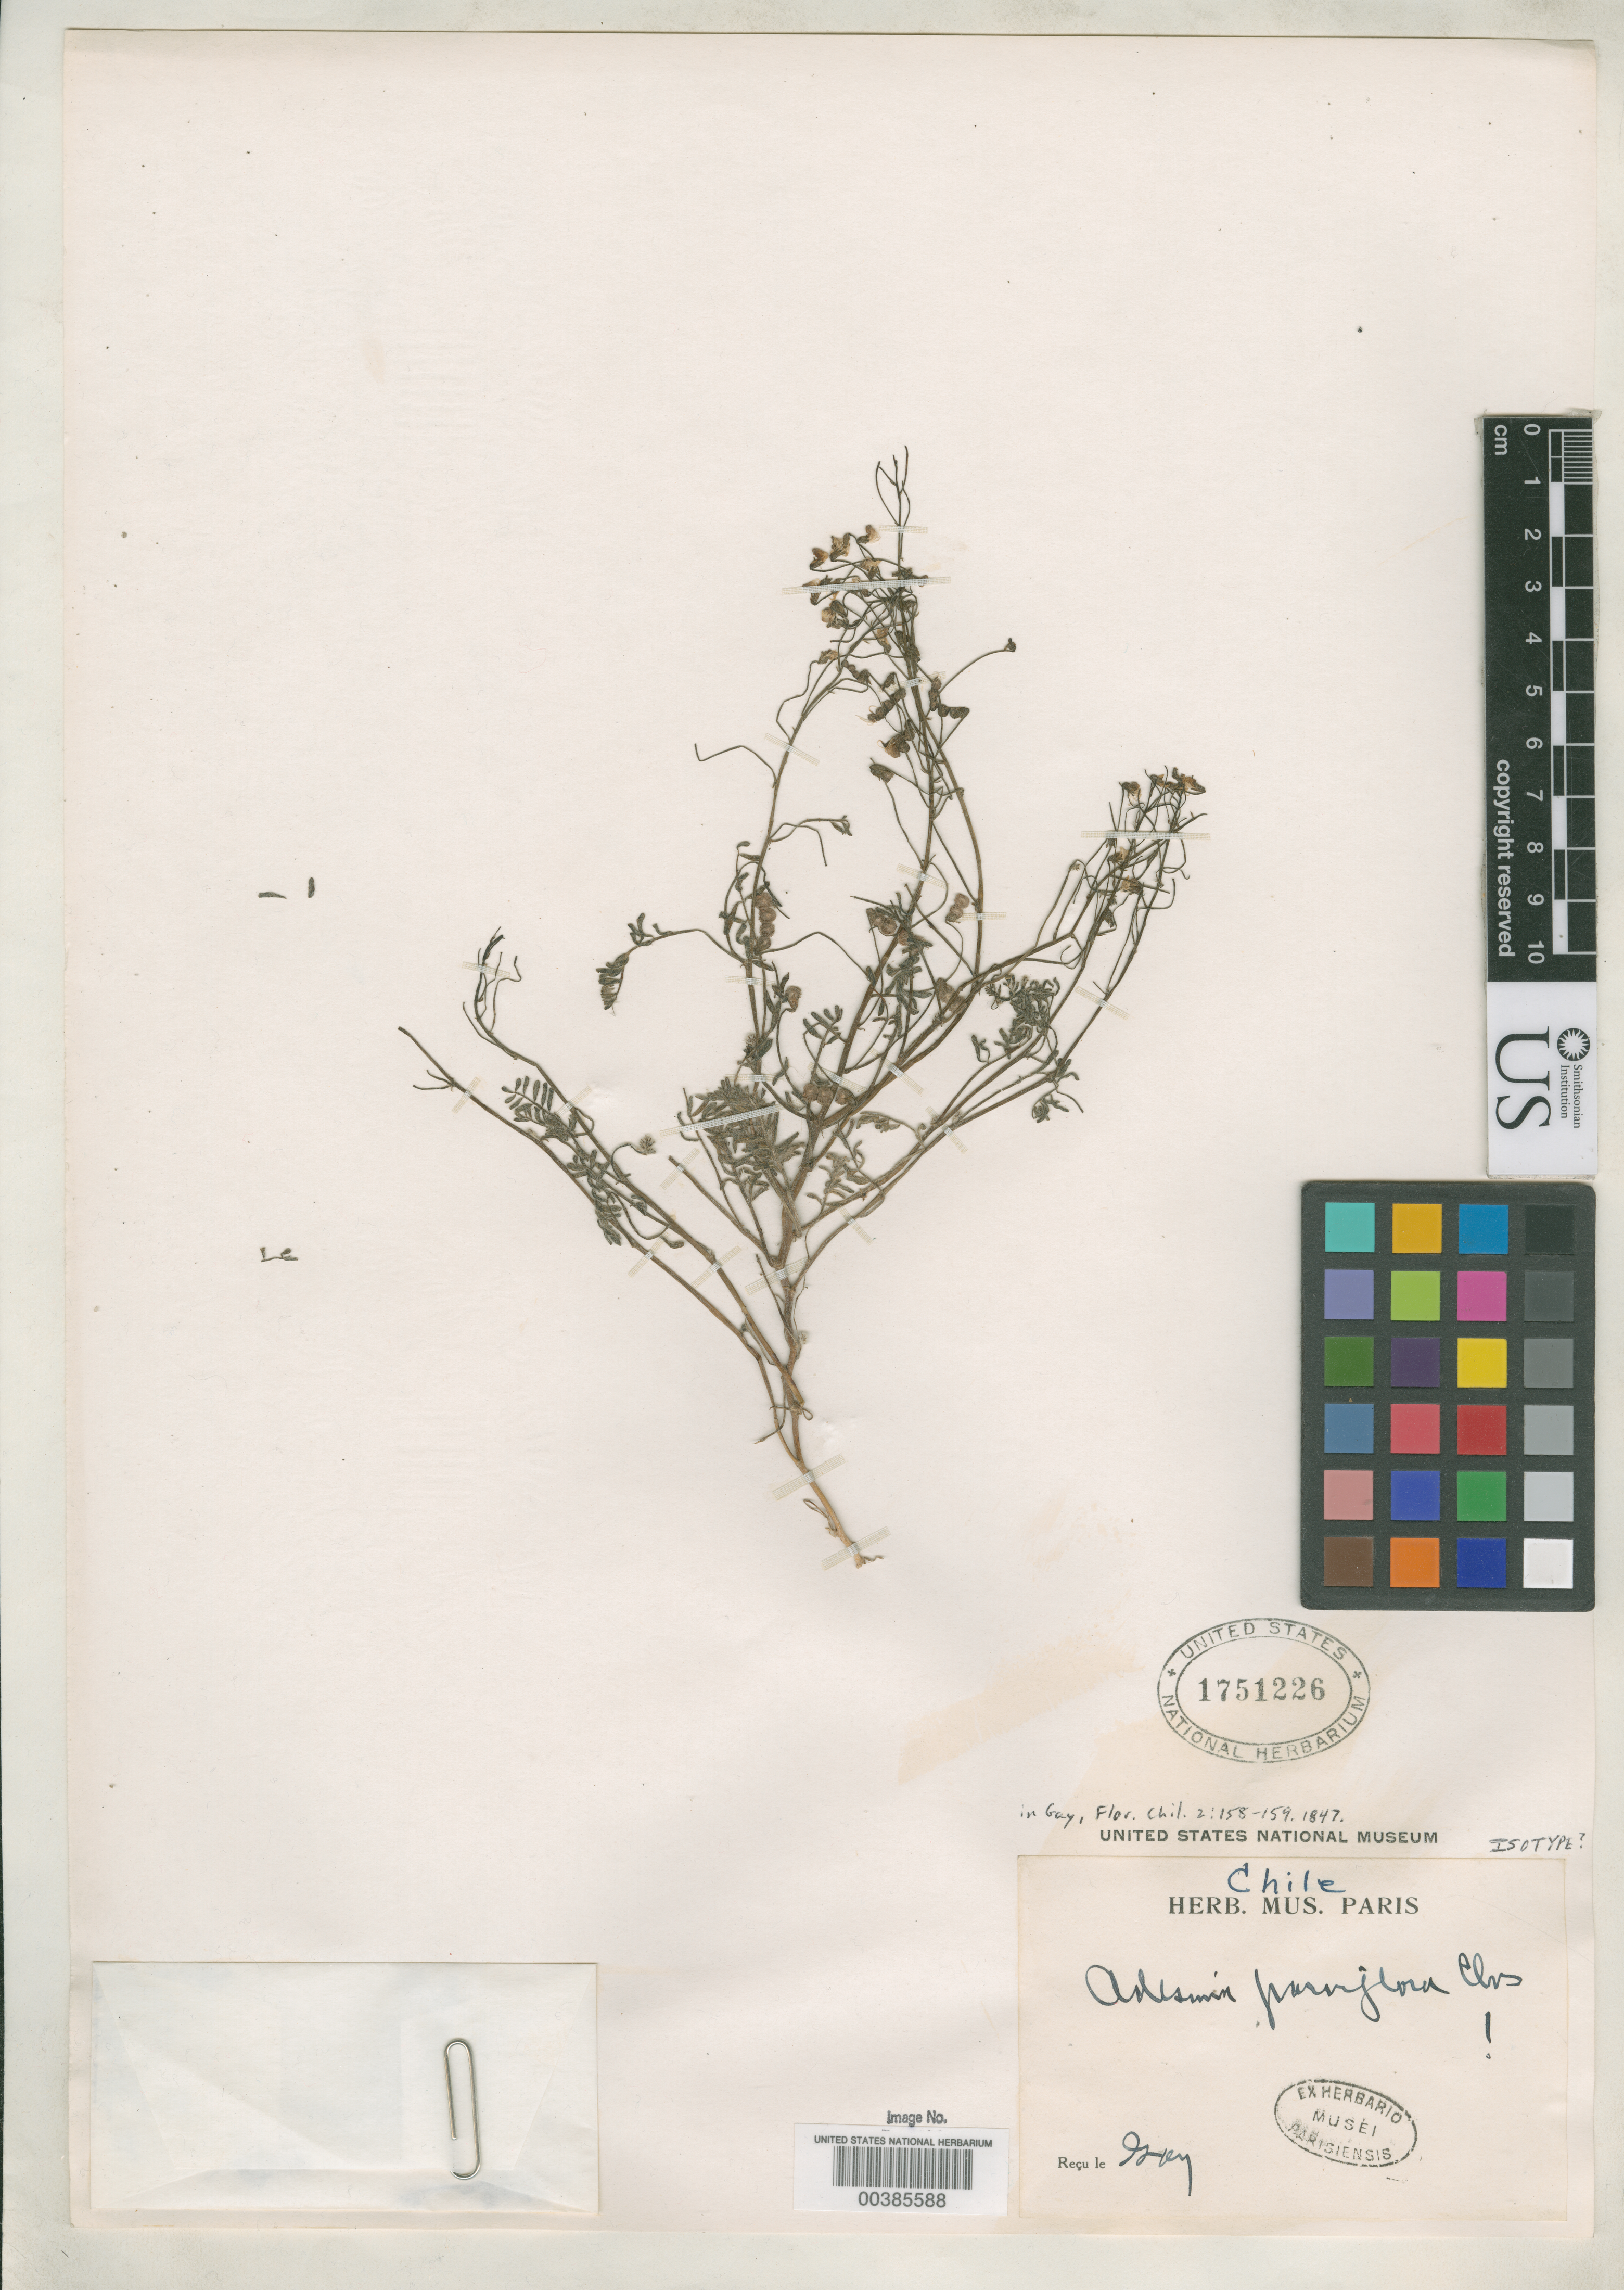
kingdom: Plantae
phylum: Tracheophyta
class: Magnoliopsida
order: Fabales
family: Fabaceae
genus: Adesmia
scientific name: Adesmia parviflora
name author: Clos in Gay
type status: Possible Isotype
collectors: D. Gay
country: Chile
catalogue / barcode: US 1751226